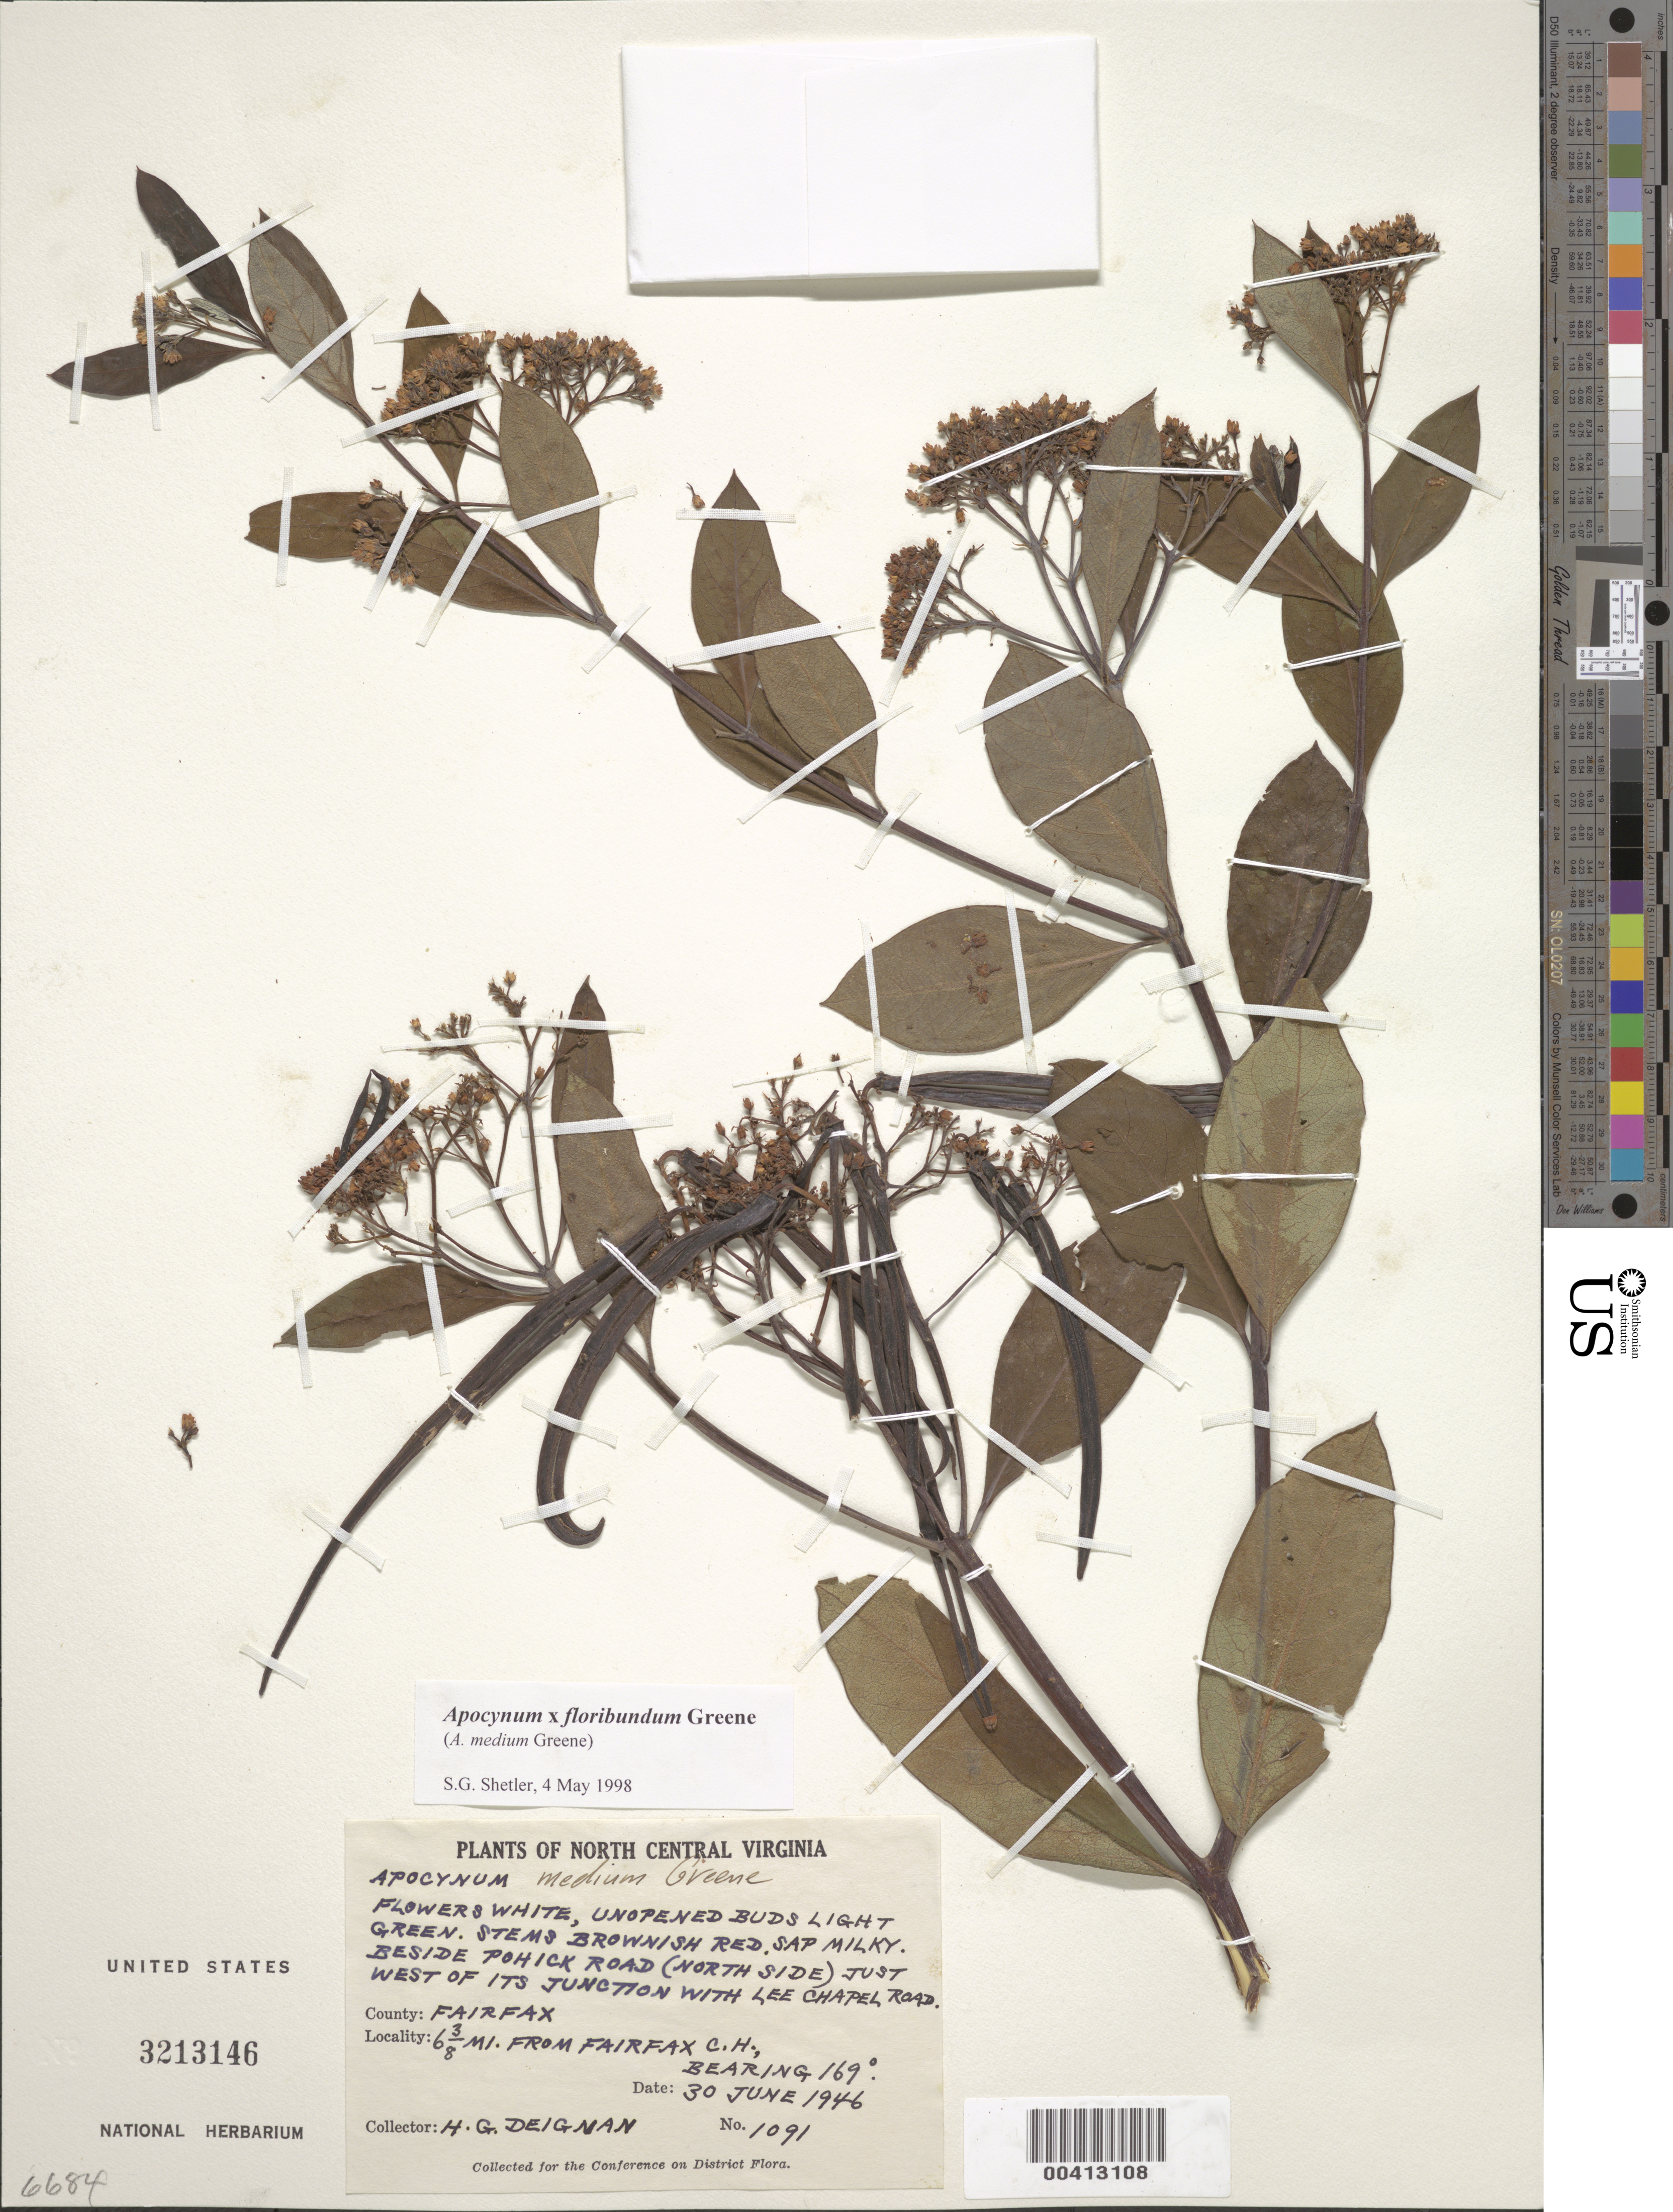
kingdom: Plantae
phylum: Tracheophyta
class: Magnoliopsida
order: Gentianales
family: Apocynaceae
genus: Apocynum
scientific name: Apocynum x floribundum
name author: Greene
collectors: H. Deignan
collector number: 1091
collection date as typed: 30 Jun 1946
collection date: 1946-06-30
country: United States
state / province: Virginia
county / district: Fairfax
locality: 6 3/8 mi. from Fairfax County Courthouse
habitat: Roadside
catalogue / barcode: US 3213146